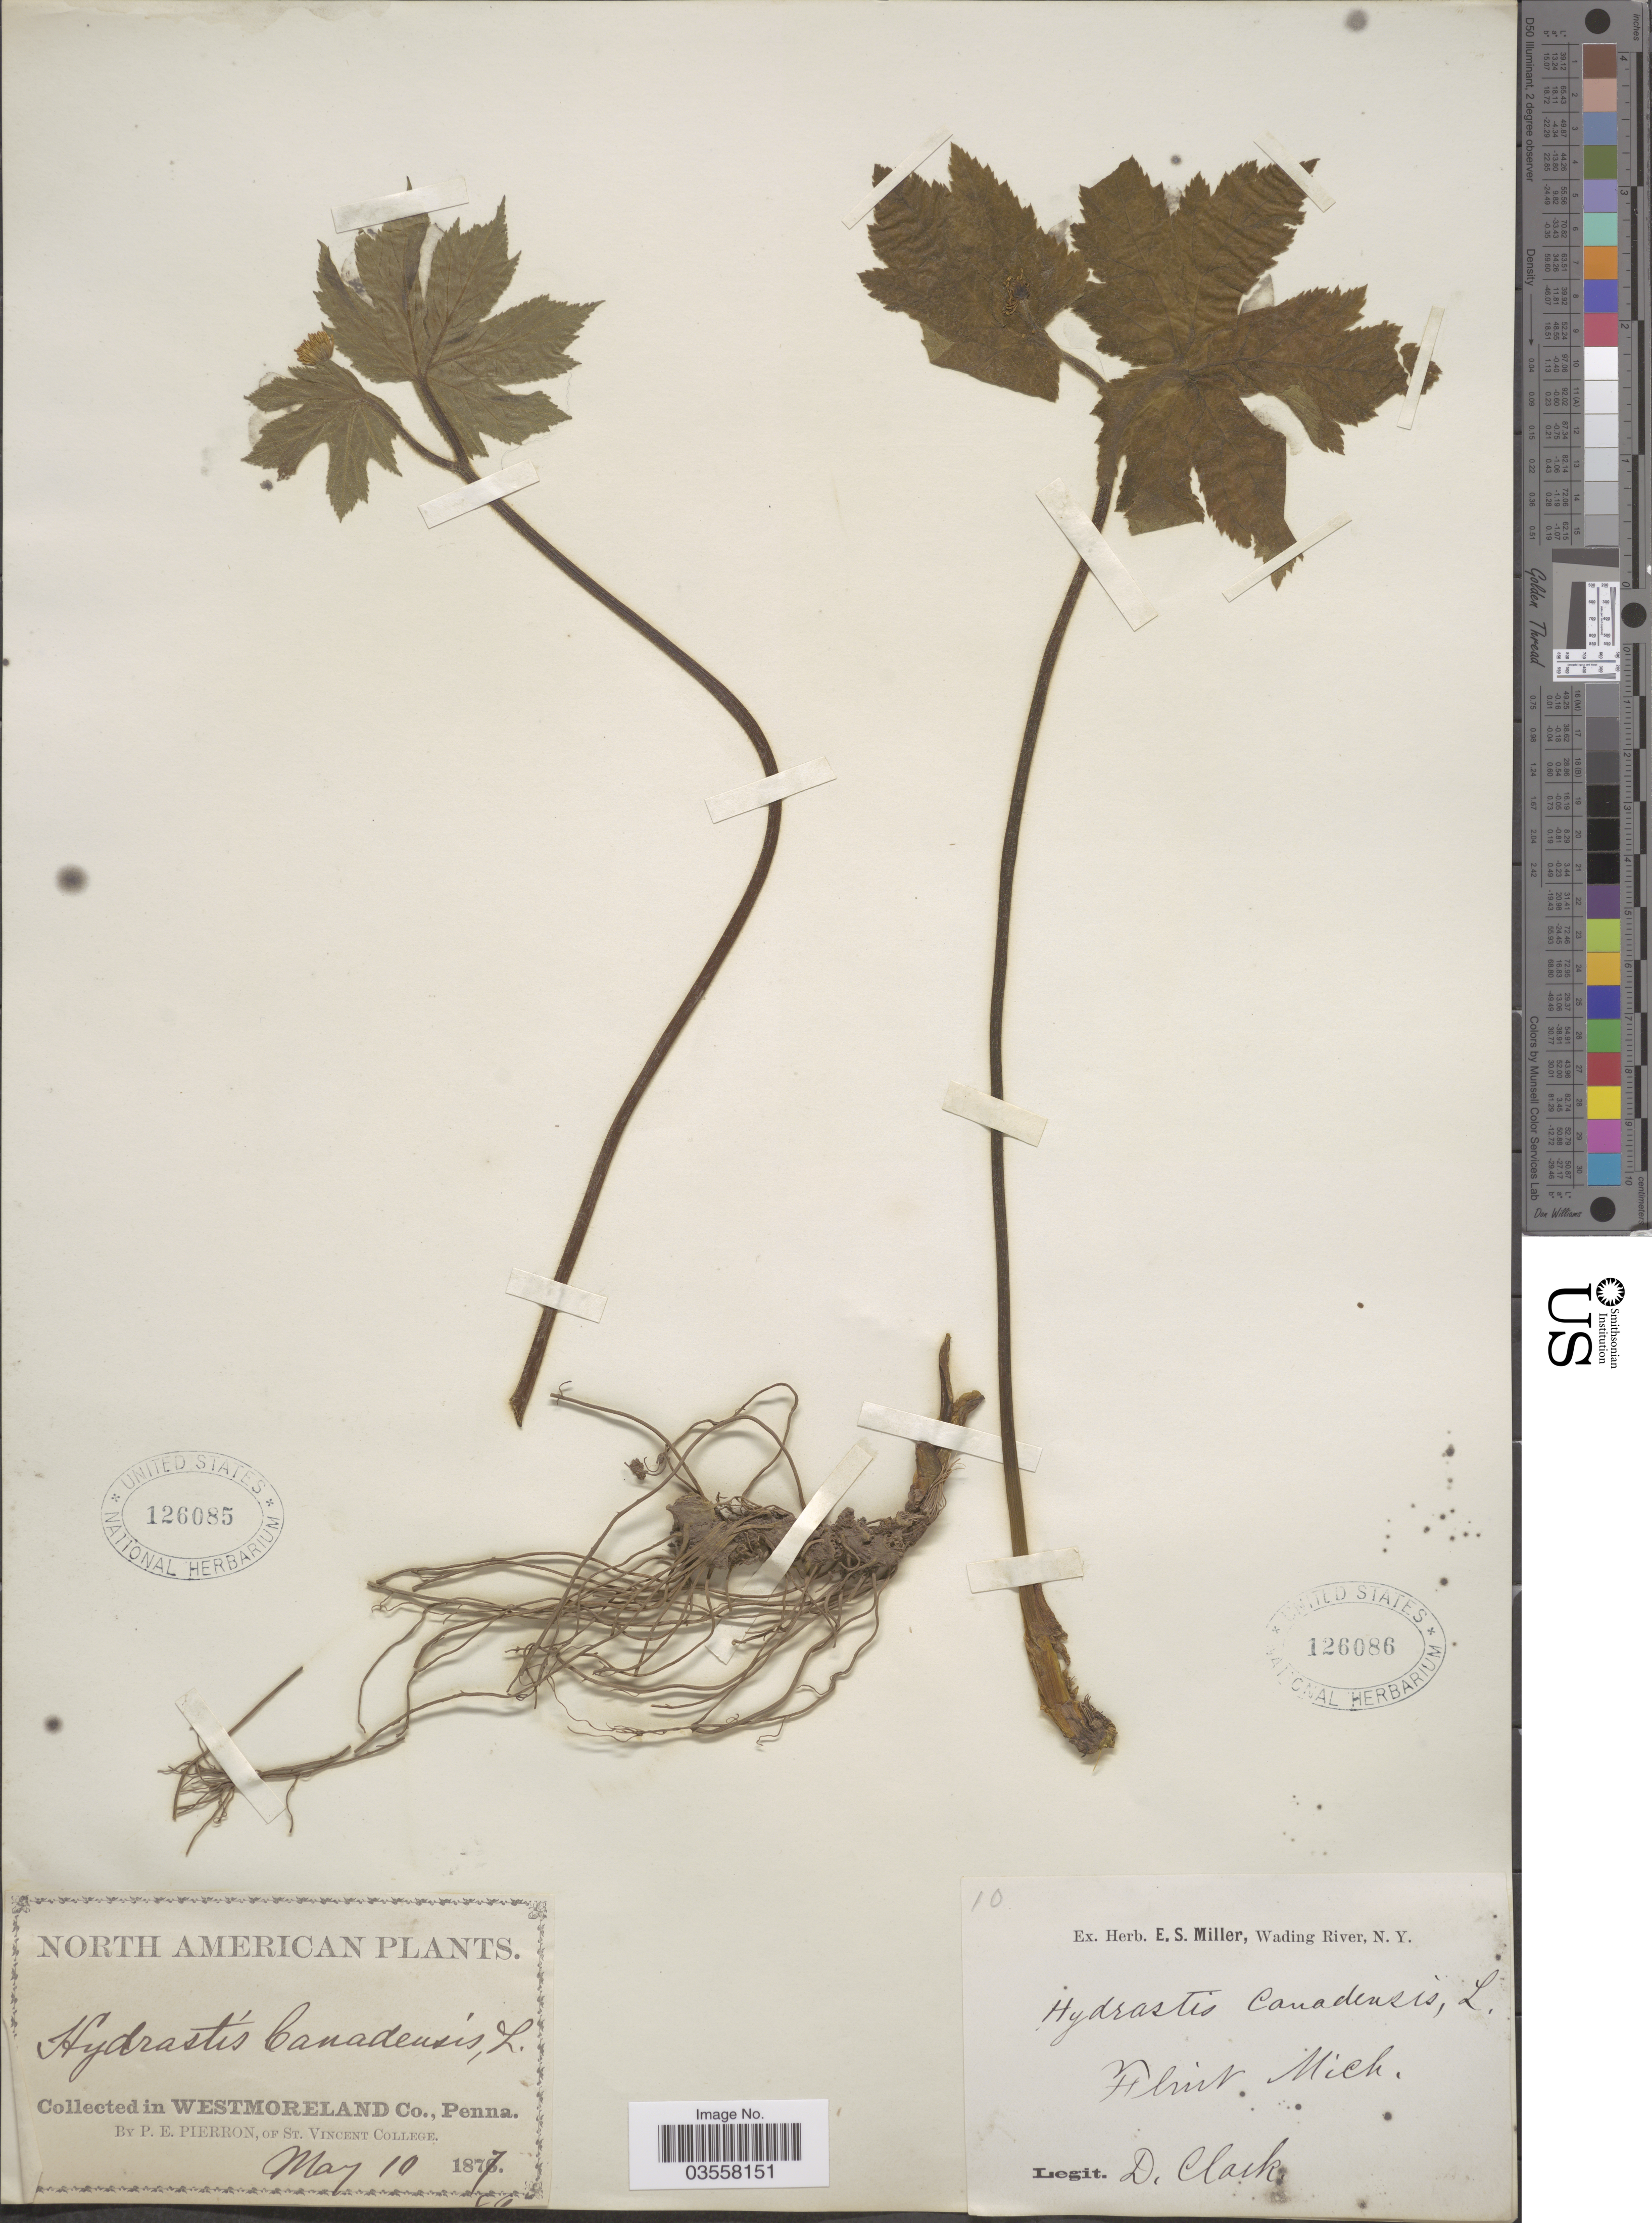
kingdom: Plantae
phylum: Tracheophyta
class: Magnoliopsida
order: Ranunculales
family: Ranunculaceae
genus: Hydrastis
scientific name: Hydrastis canadensis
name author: L.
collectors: P. Pierron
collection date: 1877-05-10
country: United States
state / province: Pennsylvania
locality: Westmoreland Co.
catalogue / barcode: US 126085-2